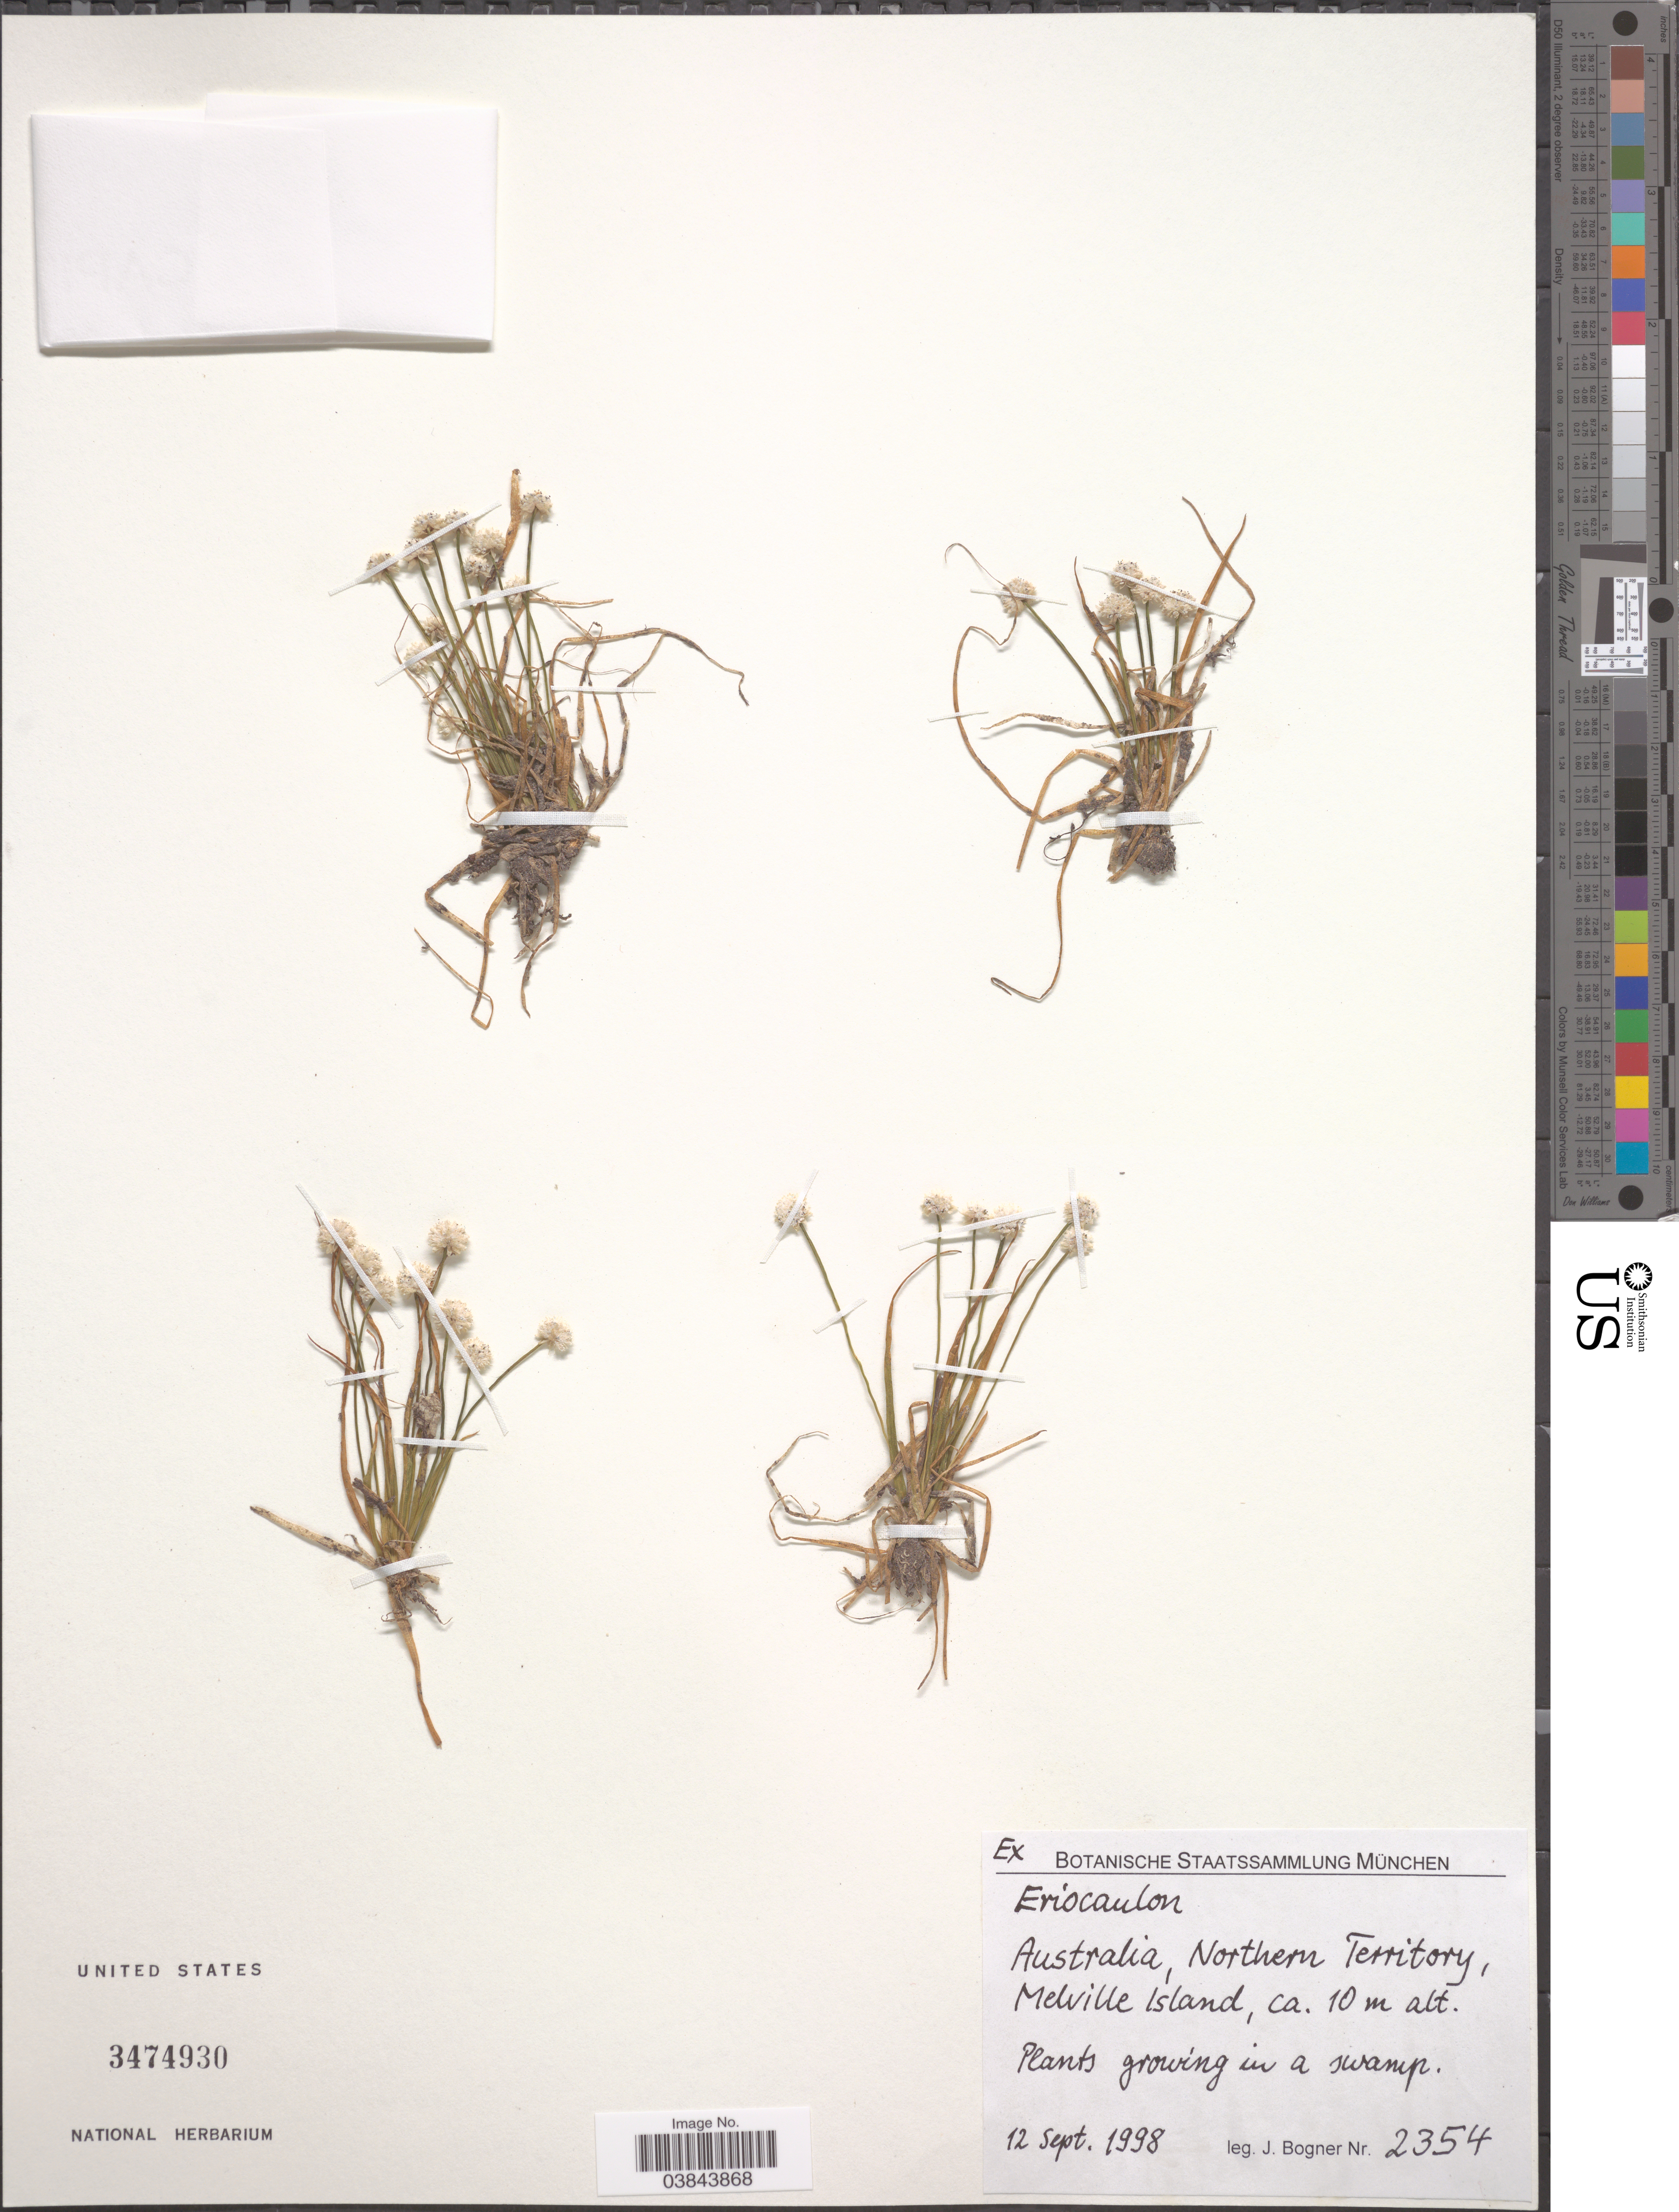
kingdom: Plantae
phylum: Tracheophyta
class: Liliopsida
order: Poales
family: Eriocaulaceae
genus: Eriocaulon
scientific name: Eriocaulon sp.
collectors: J. Bogner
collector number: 2354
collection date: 1998-09-12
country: Australia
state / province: Northern Territory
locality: Melville Island.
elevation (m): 10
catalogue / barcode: US 3474930